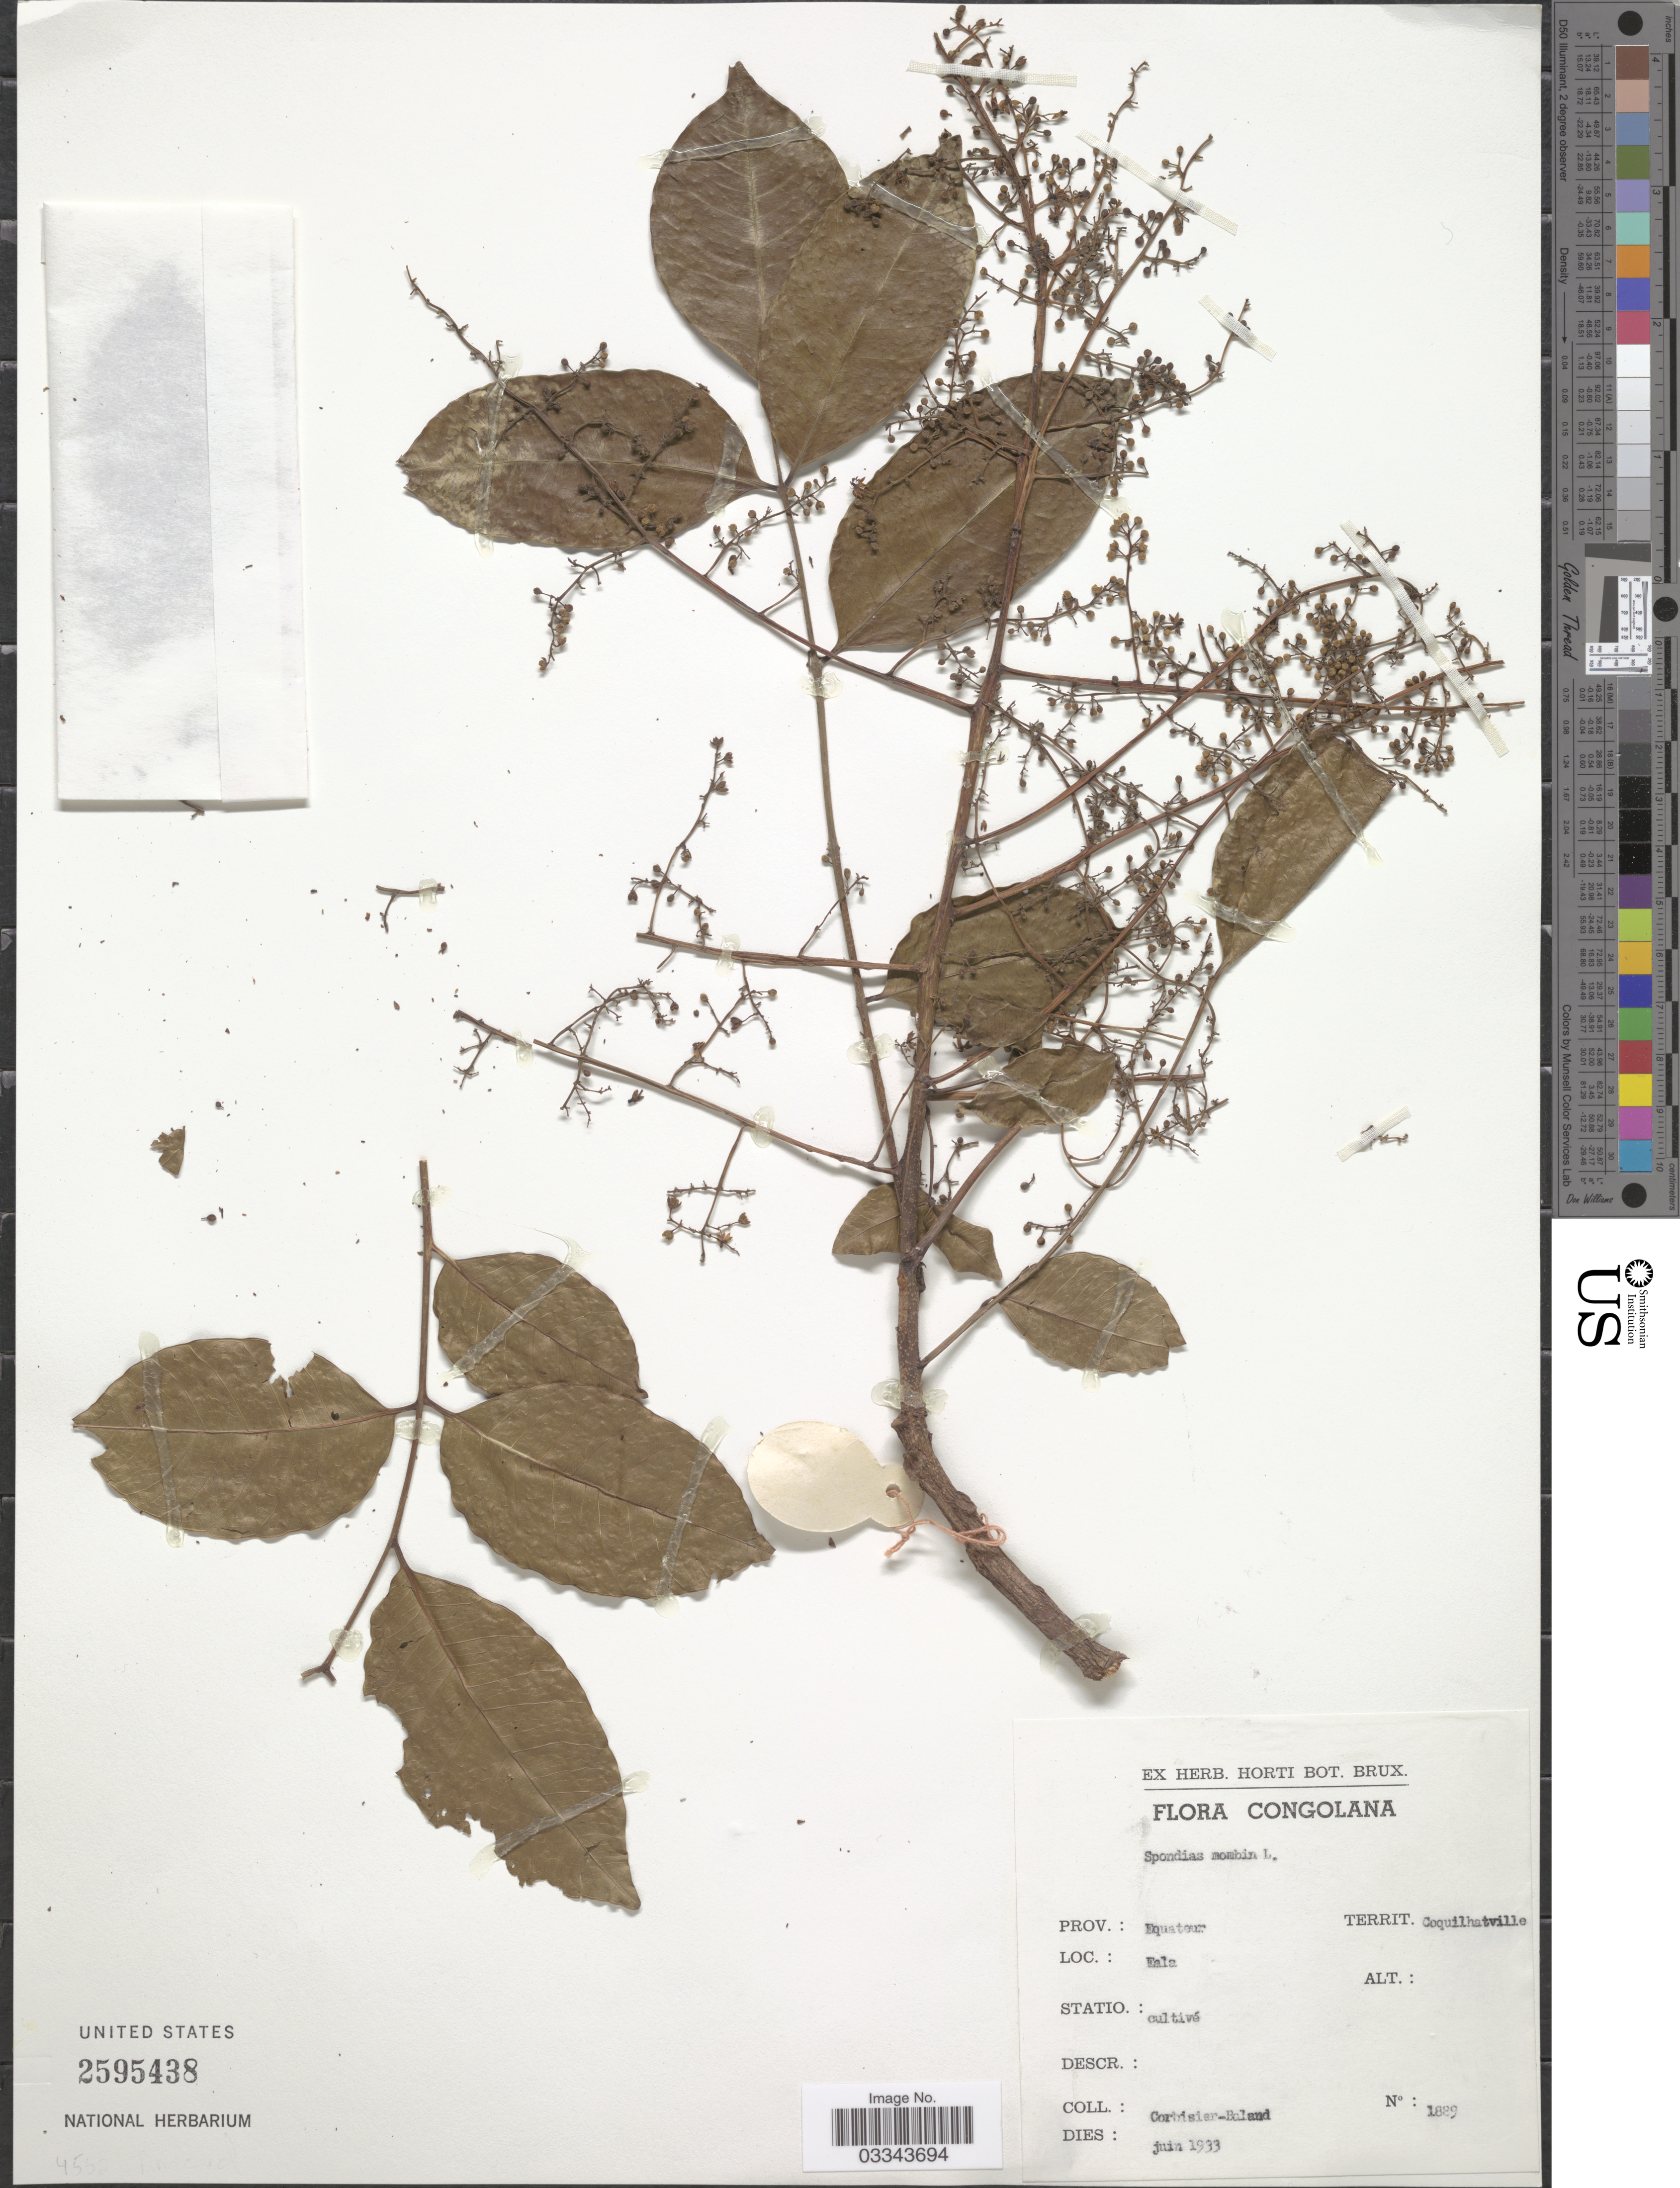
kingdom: Plantae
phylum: Tracheophyta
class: Magnoliopsida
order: Sapindales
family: Anacardiaceae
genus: Spondias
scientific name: Spondias mombin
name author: L.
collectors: A. Corbisier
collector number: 1889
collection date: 1933-06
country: Congo, Democratic Republic of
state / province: Equateur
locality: Congolana. Territ. Coquilhatville. Eala.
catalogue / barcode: US 2595438